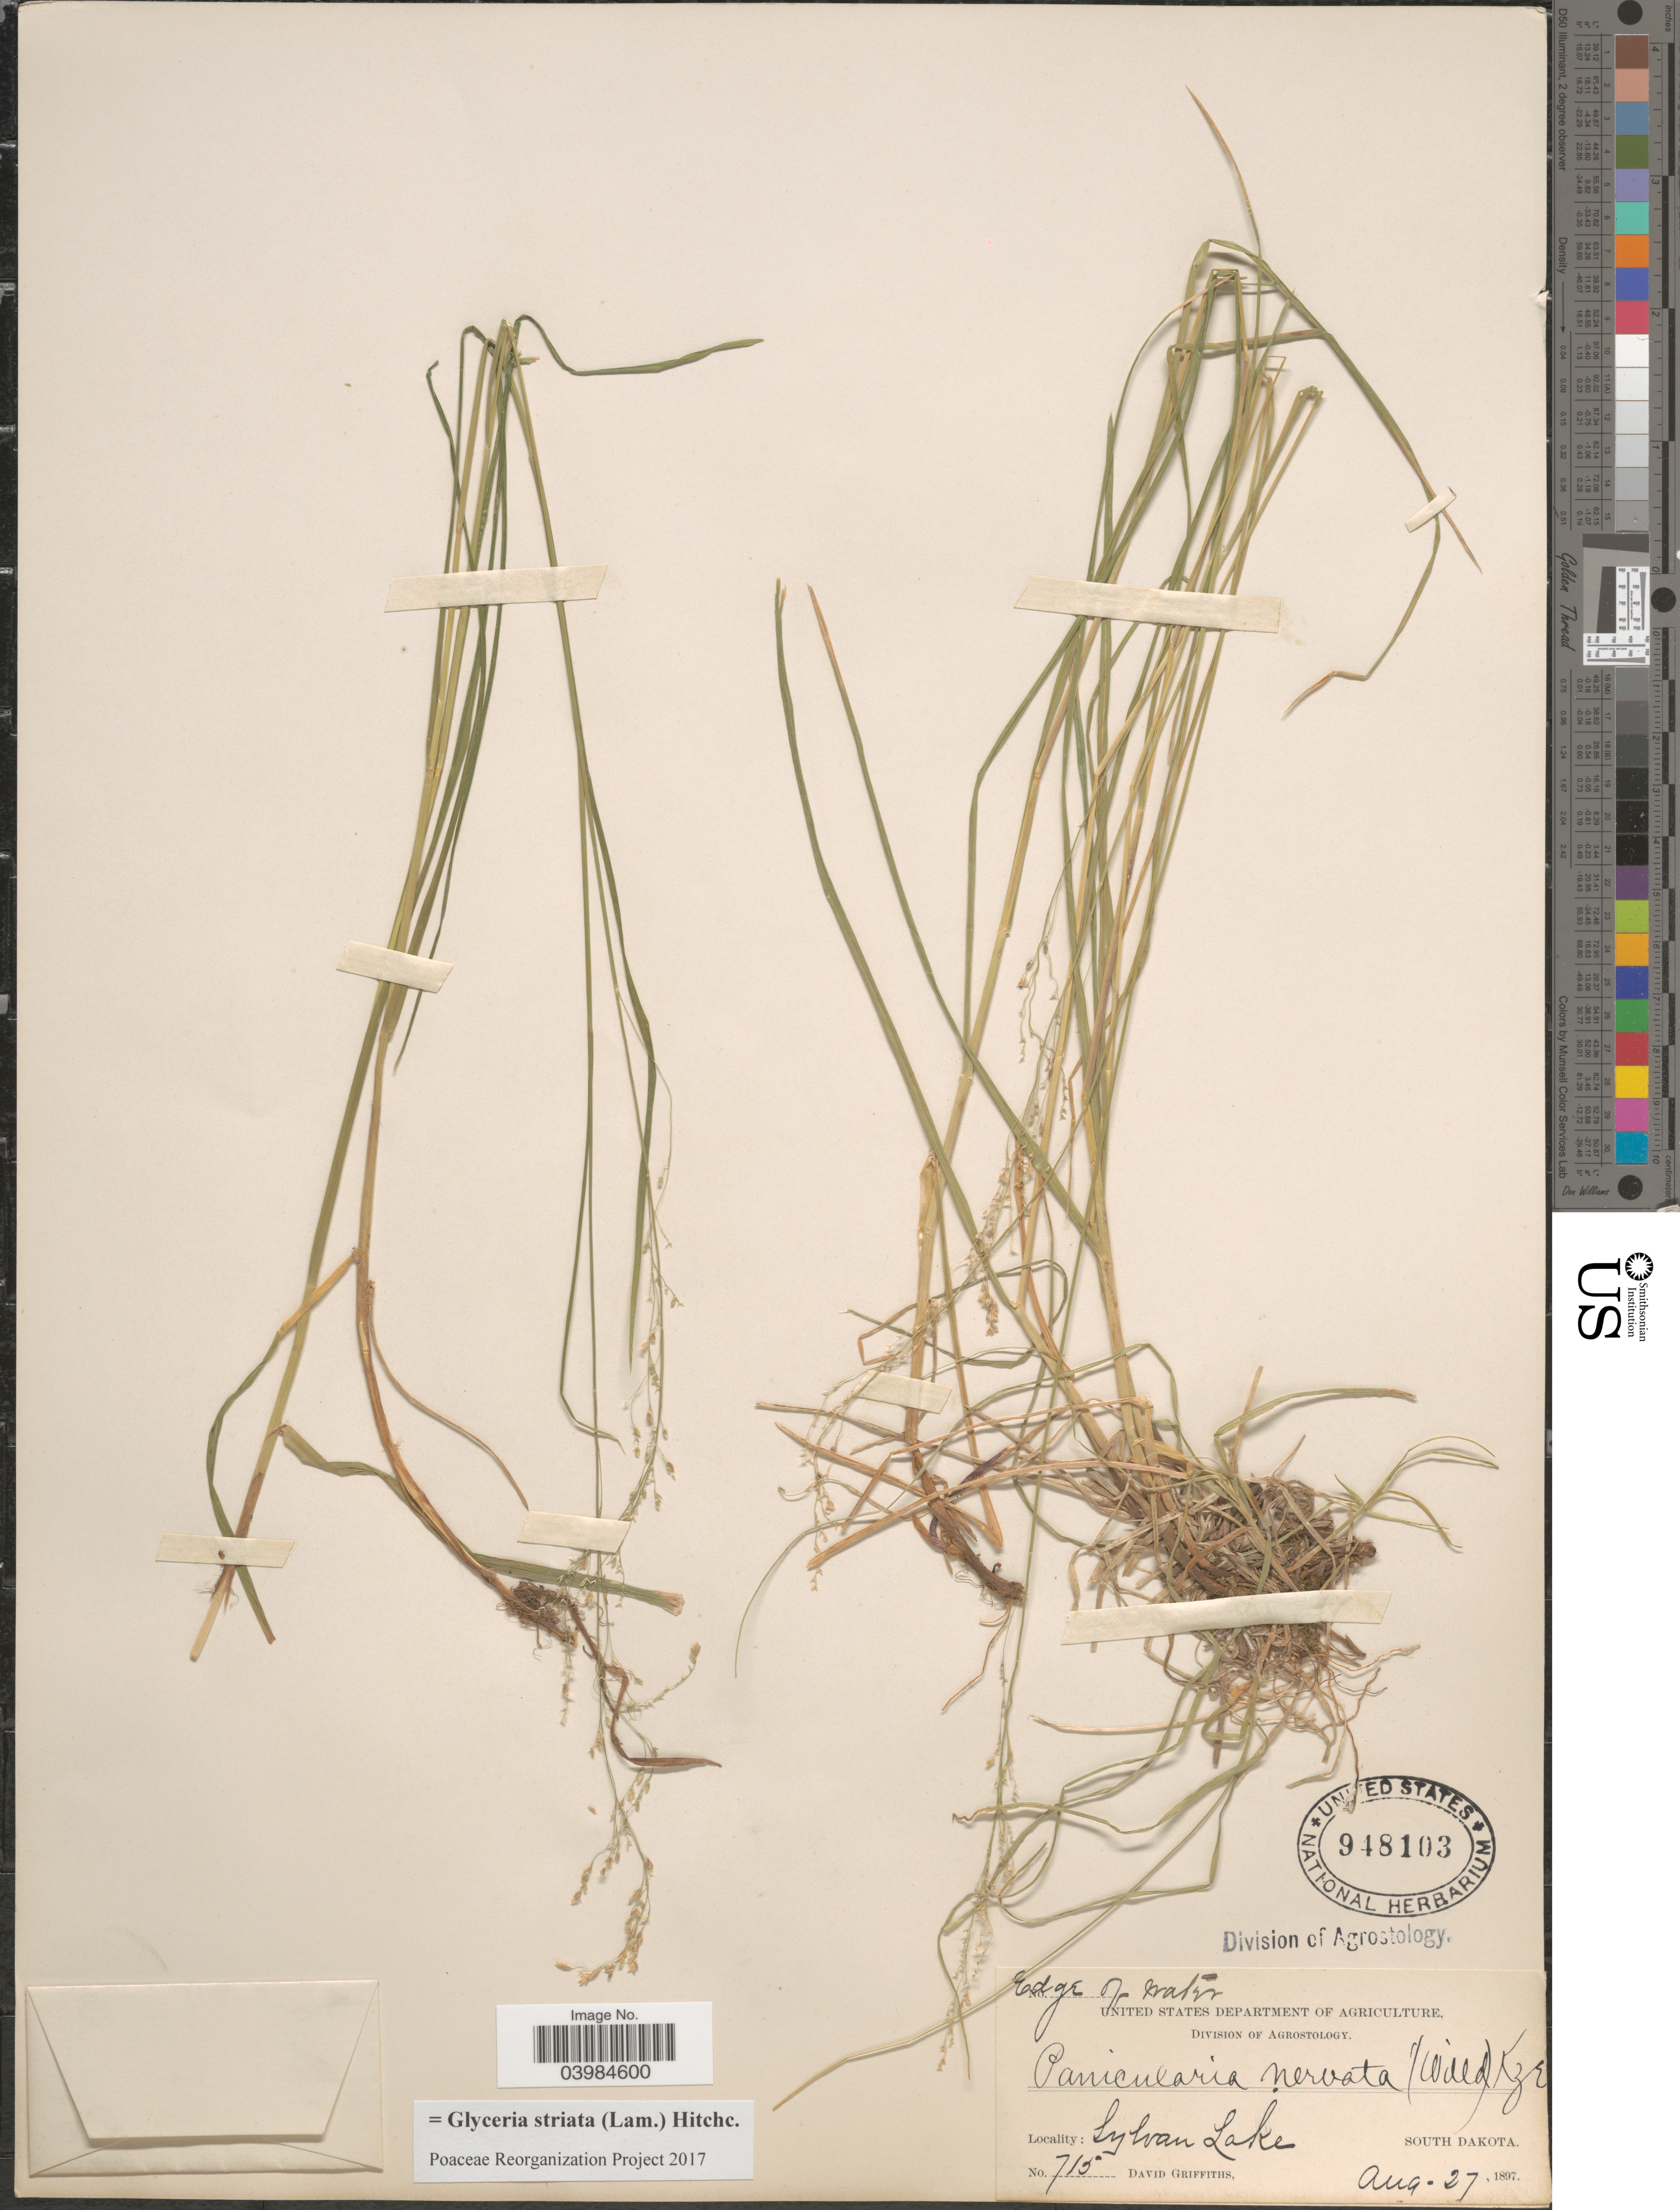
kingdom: Plantae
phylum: Tracheophyta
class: Liliopsida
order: Poales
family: Poaceae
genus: Glyceria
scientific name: Glyceria striata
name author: (Lam.) Hitchc.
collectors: D. Griffiths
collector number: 715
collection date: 1897-08-27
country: United States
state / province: South Dakota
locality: Edge of water. Sylvan Lake.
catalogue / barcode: US 948103